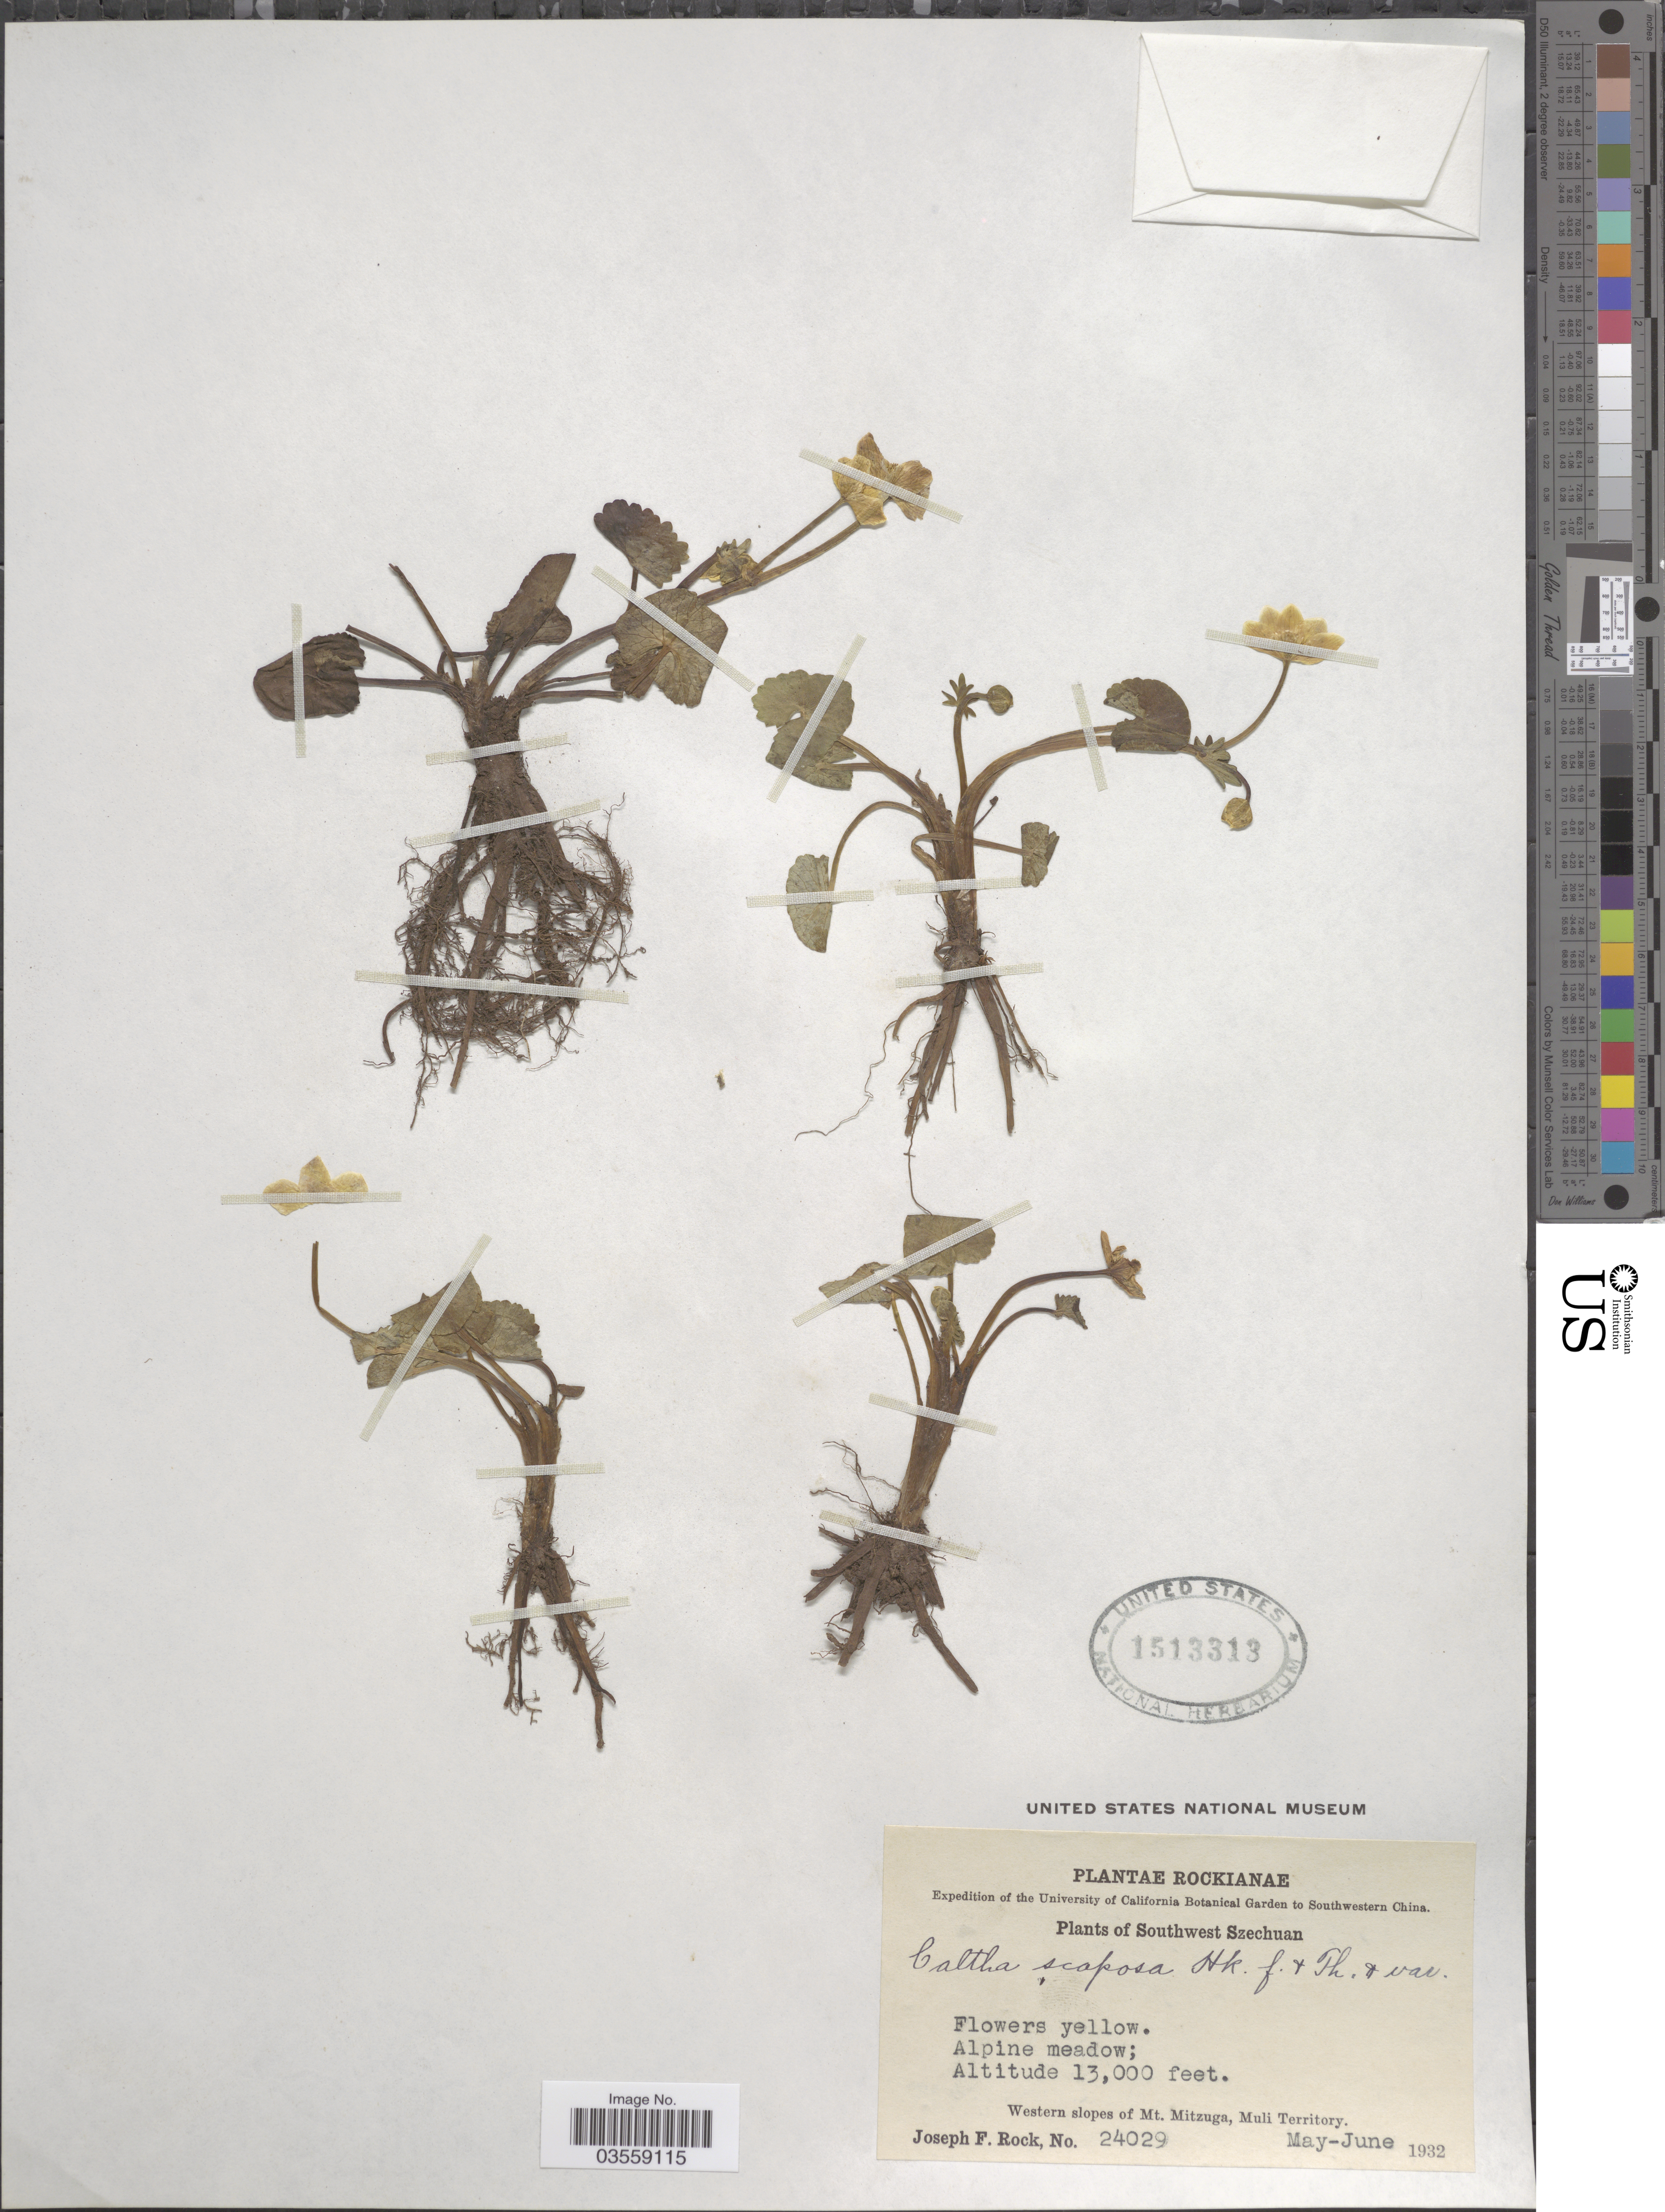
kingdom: Plantae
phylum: Tracheophyta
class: Magnoliopsida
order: Ranunculales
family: Ranunculaceae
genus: Caltha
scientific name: Caltha scaposa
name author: Hook. f. & Thoms.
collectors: J. F. Rock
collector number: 24029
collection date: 1932-05/1932-06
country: China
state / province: Sichuan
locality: Southwestern China. Southwest Szechuan. Western slopes of Mt. Mitzuga, Muli Territory.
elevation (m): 3962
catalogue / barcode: US 1513313